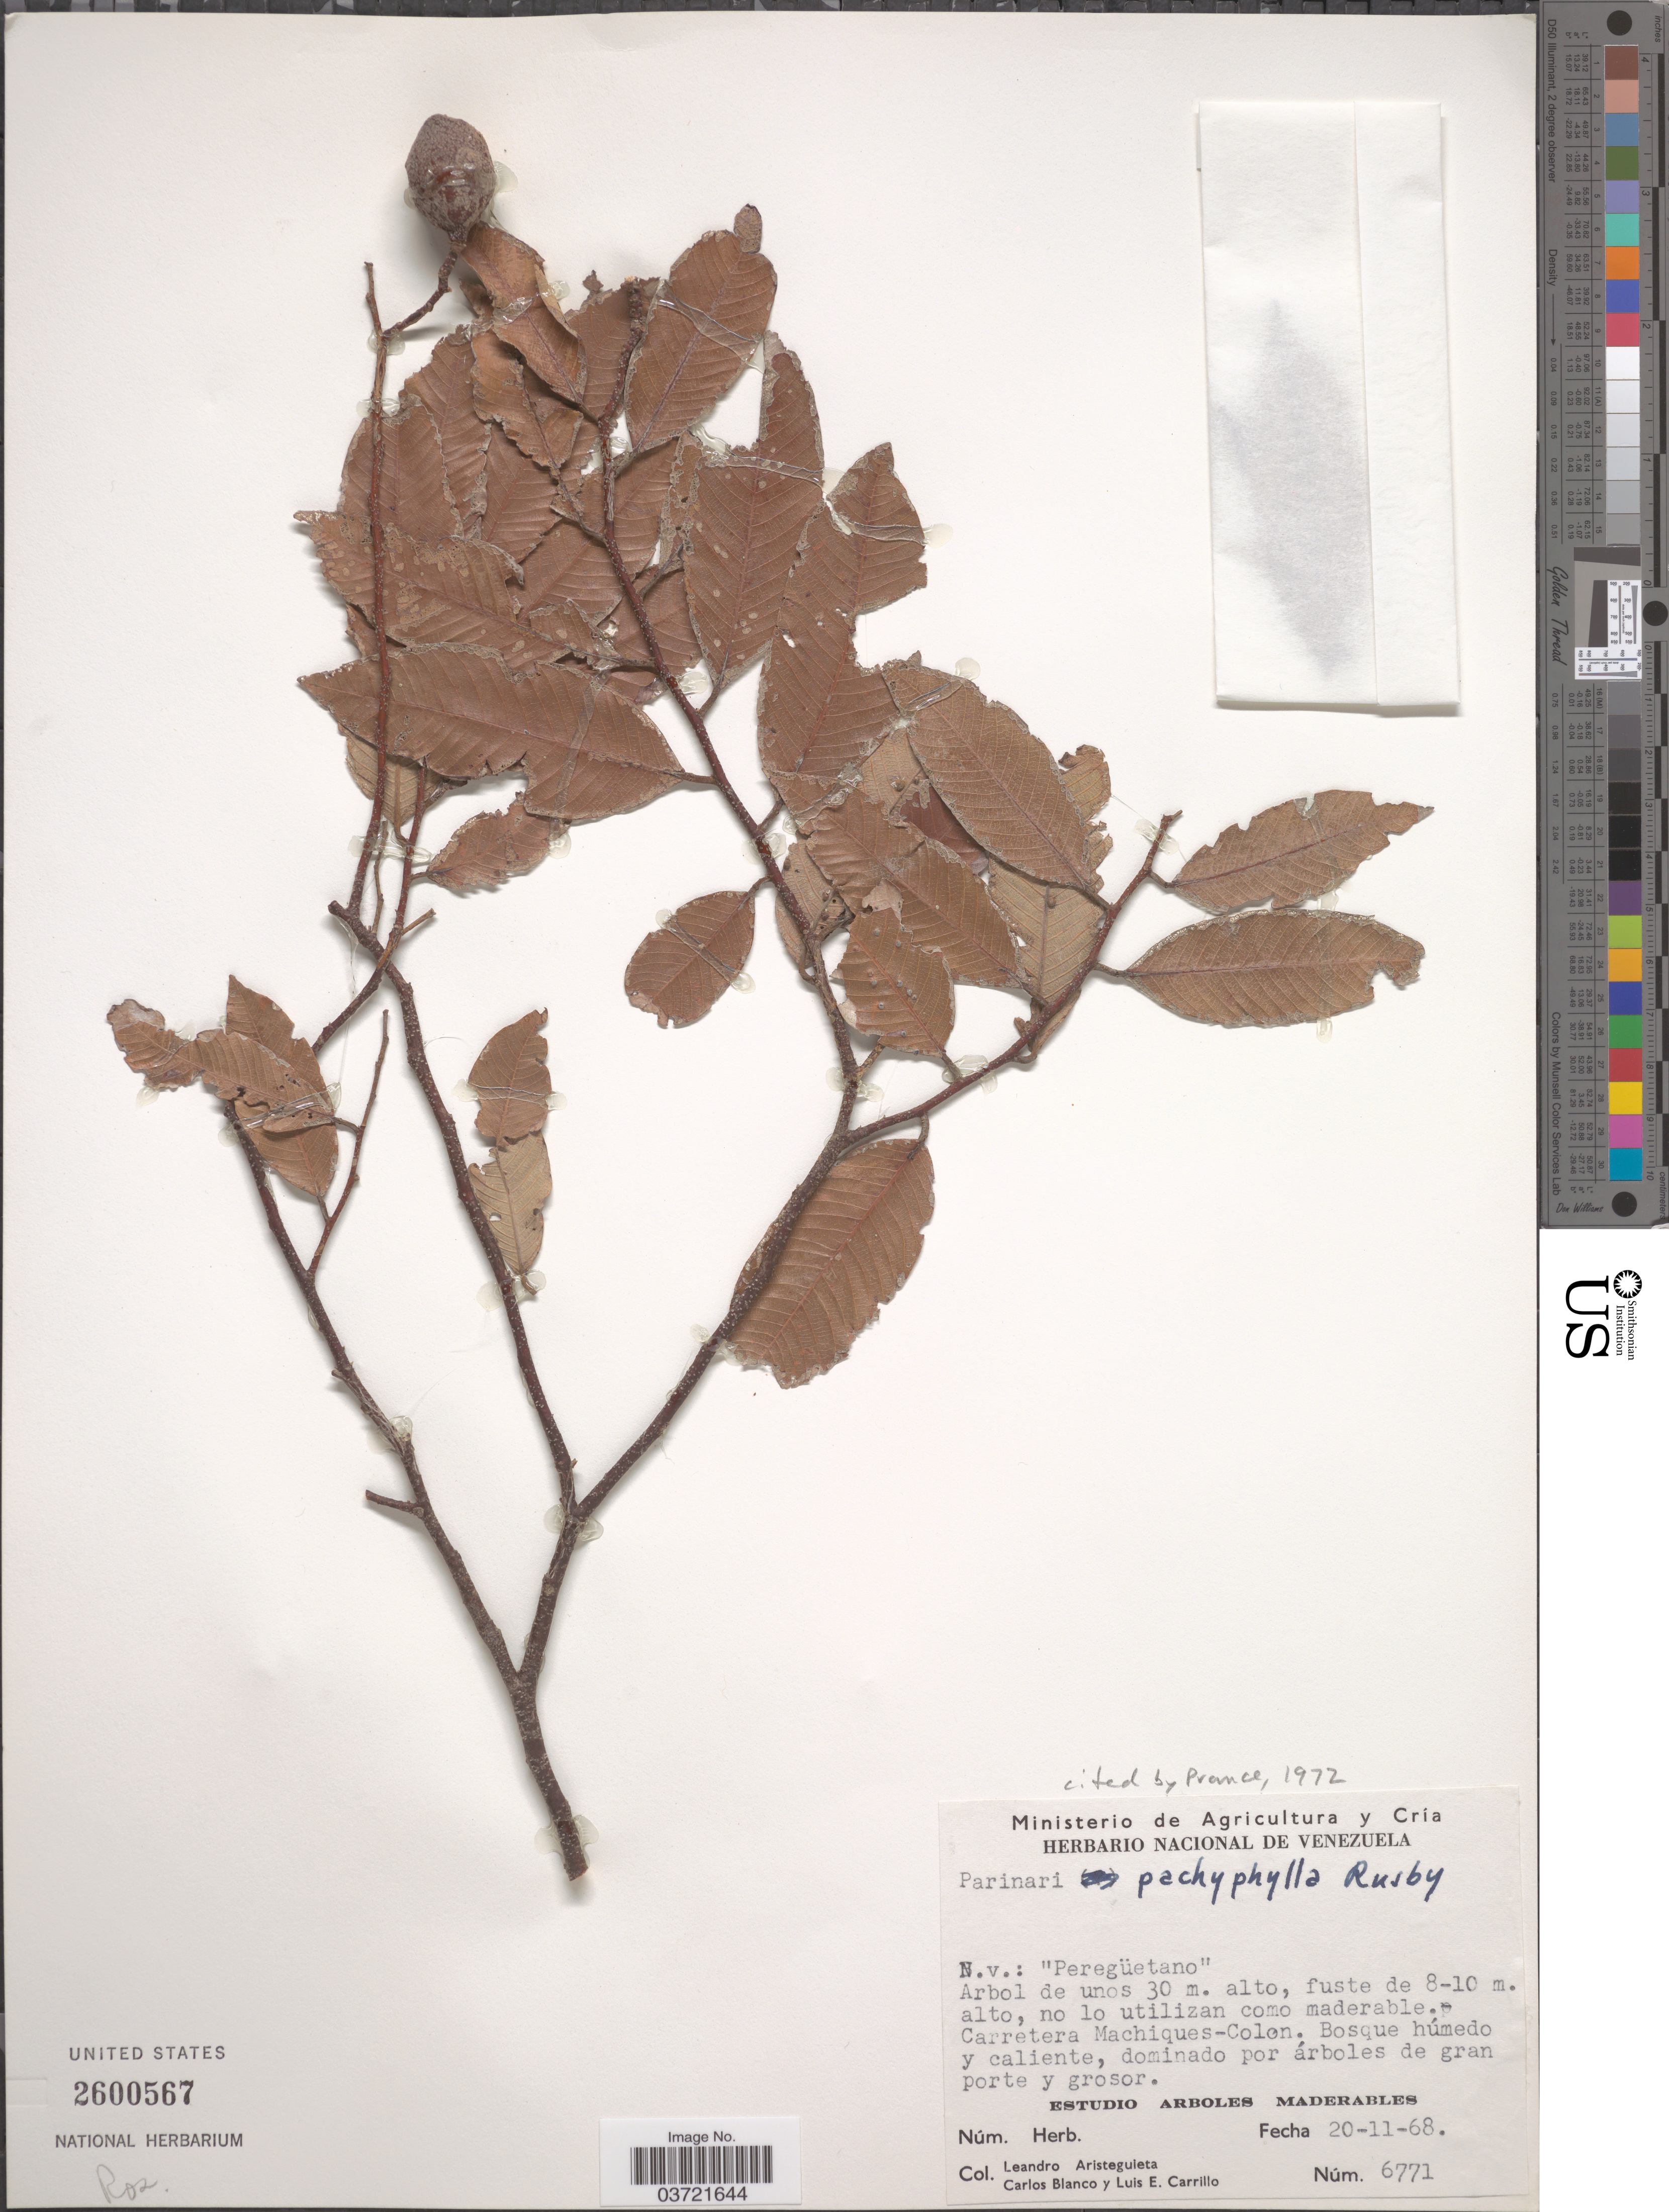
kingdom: Plantae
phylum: Tracheophyta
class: Magnoliopsida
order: Malpighiales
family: Chrysobalanaceae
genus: Parinari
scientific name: Parinari pachyphylla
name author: Rusby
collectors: L. Aristeguieta, C. Blanco & L. Carrillo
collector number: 6771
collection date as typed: Transcribed d/m/y: 20/11/68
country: Venezuela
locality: Carretera Machiques-Colon. Estudio Arboles Maderables.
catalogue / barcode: US 2600567